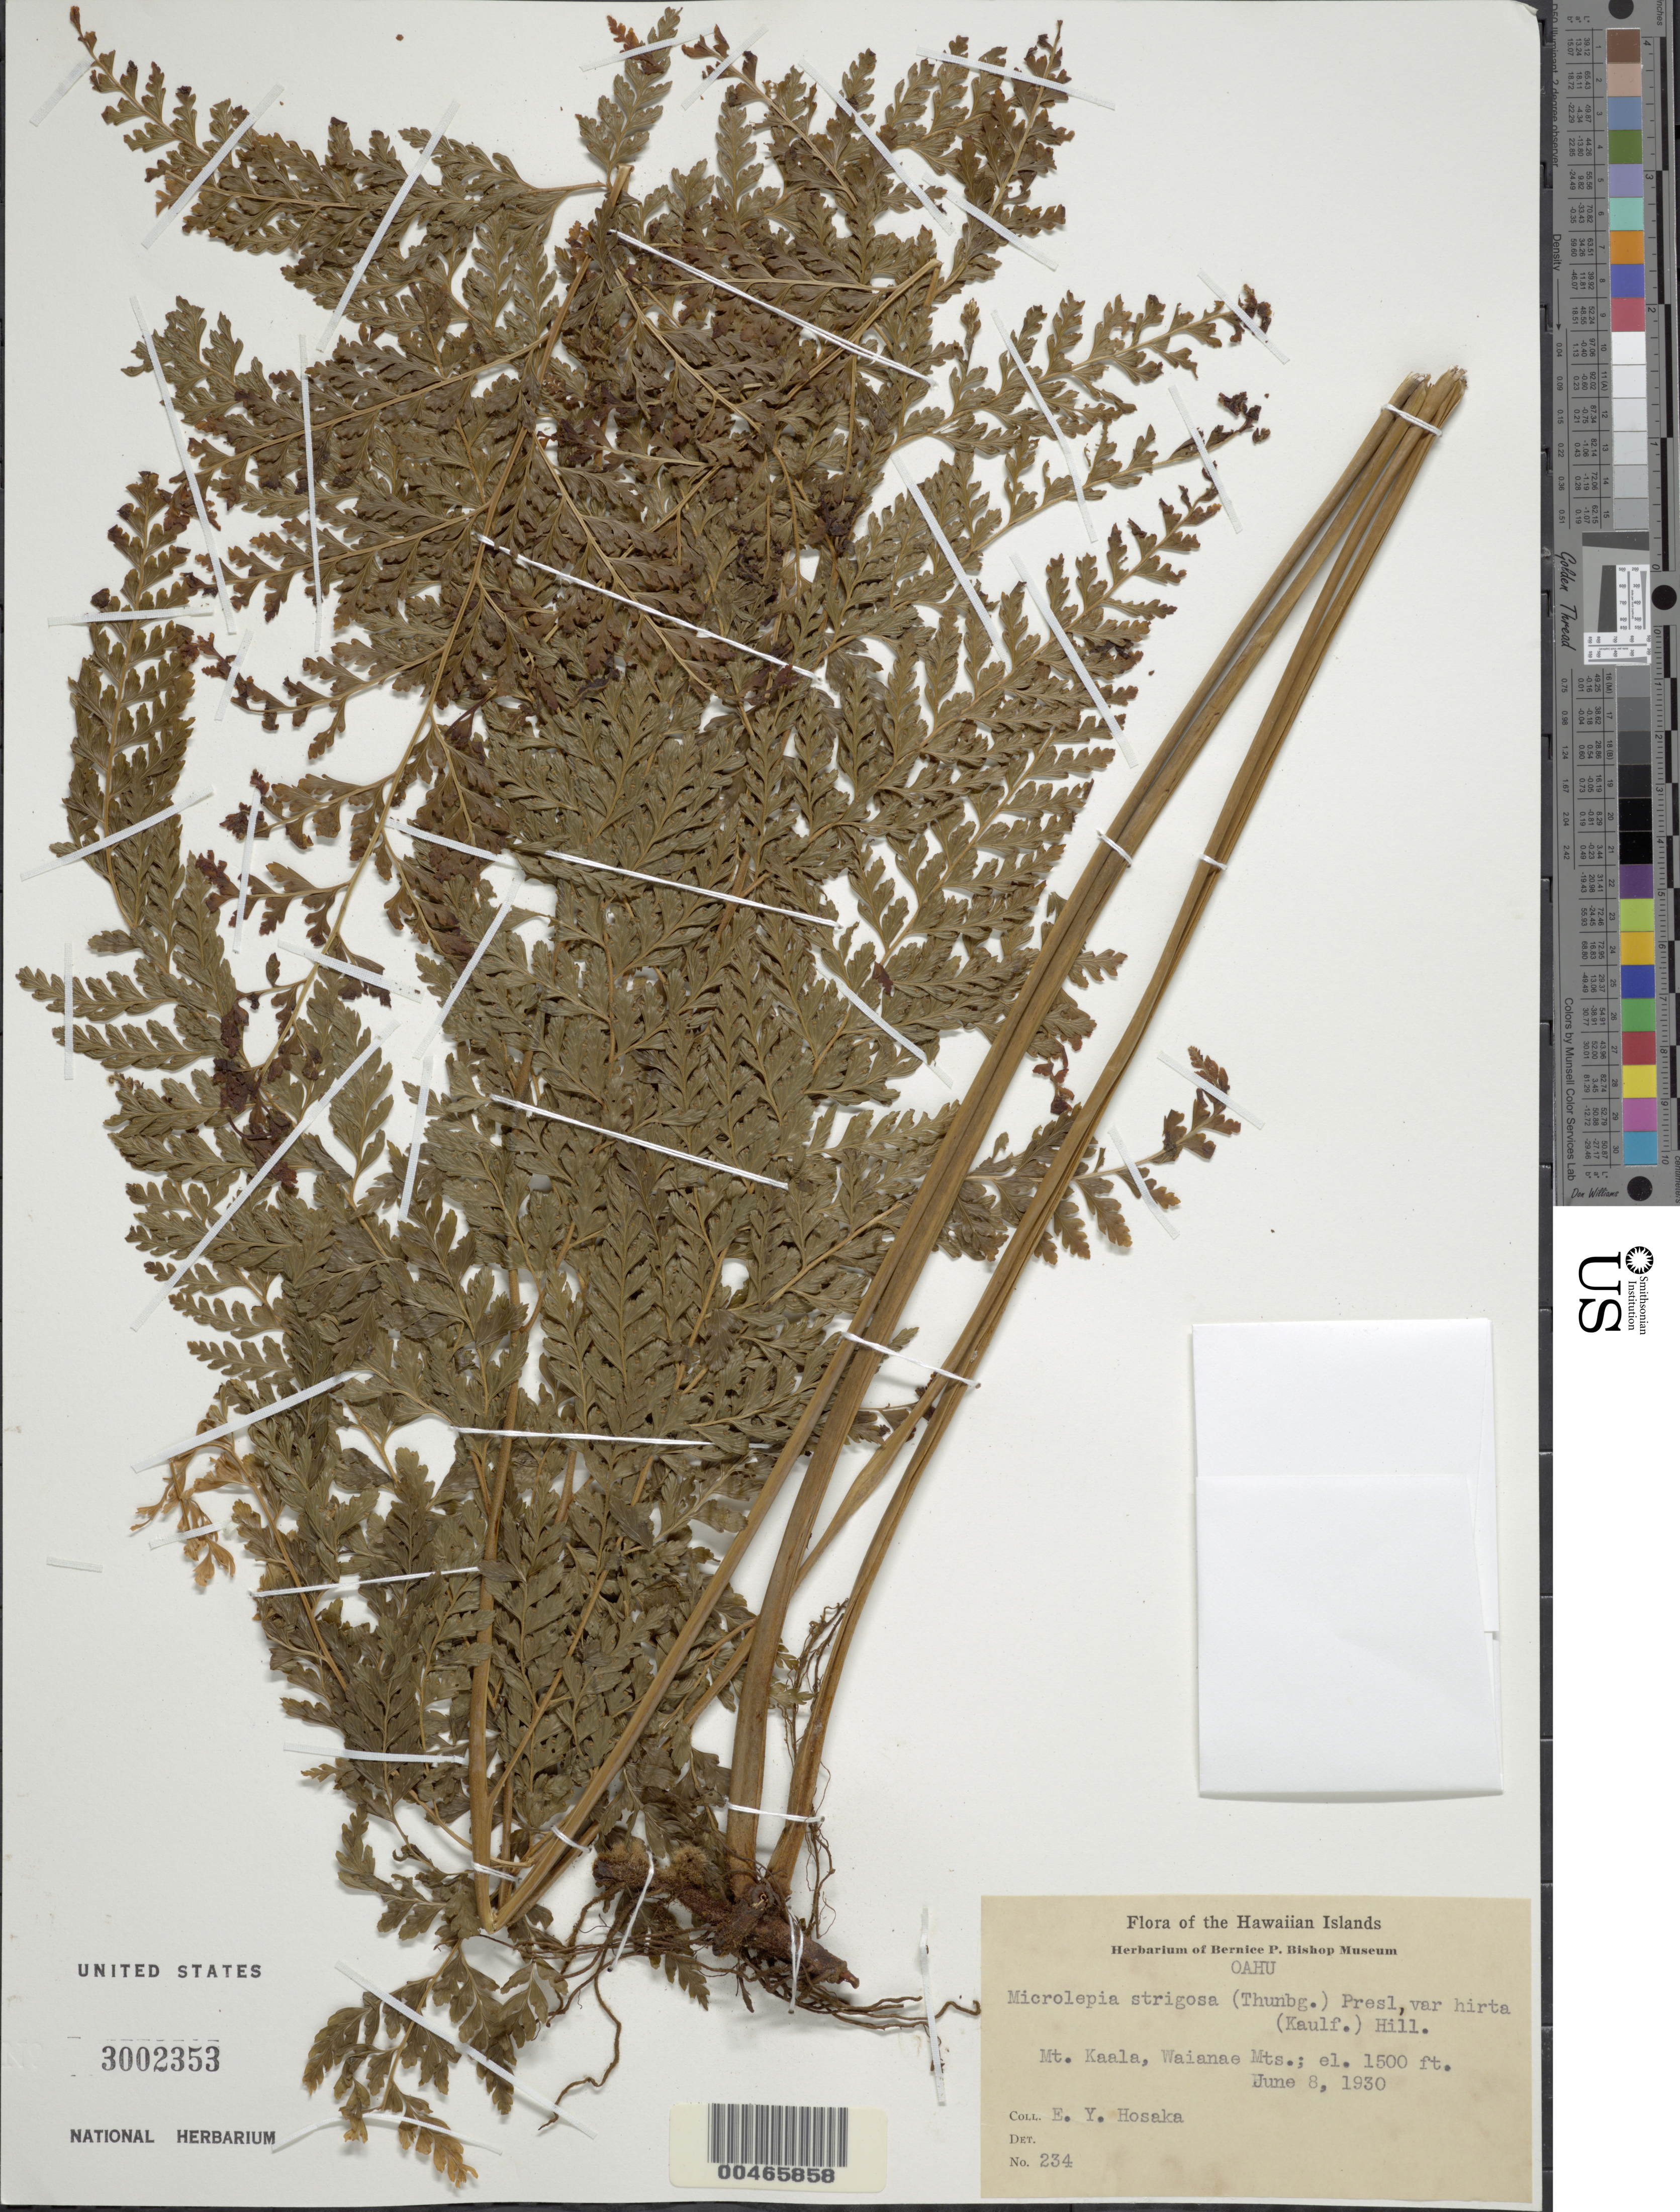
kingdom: Plantae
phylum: Tracheophyta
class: Polypodiopsida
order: Polypodiales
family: Dennstaedtiaceae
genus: Microlepia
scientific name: Microlepia speluncae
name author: (L.) T. Moore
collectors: E. Y. Hosaka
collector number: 234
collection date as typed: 8 Jun 1930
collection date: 1930-06-08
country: United States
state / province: Hawaii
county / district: Honolulu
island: Oahu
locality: Mt. Kaala, Waianae Mts.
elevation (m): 457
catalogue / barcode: US 3002353